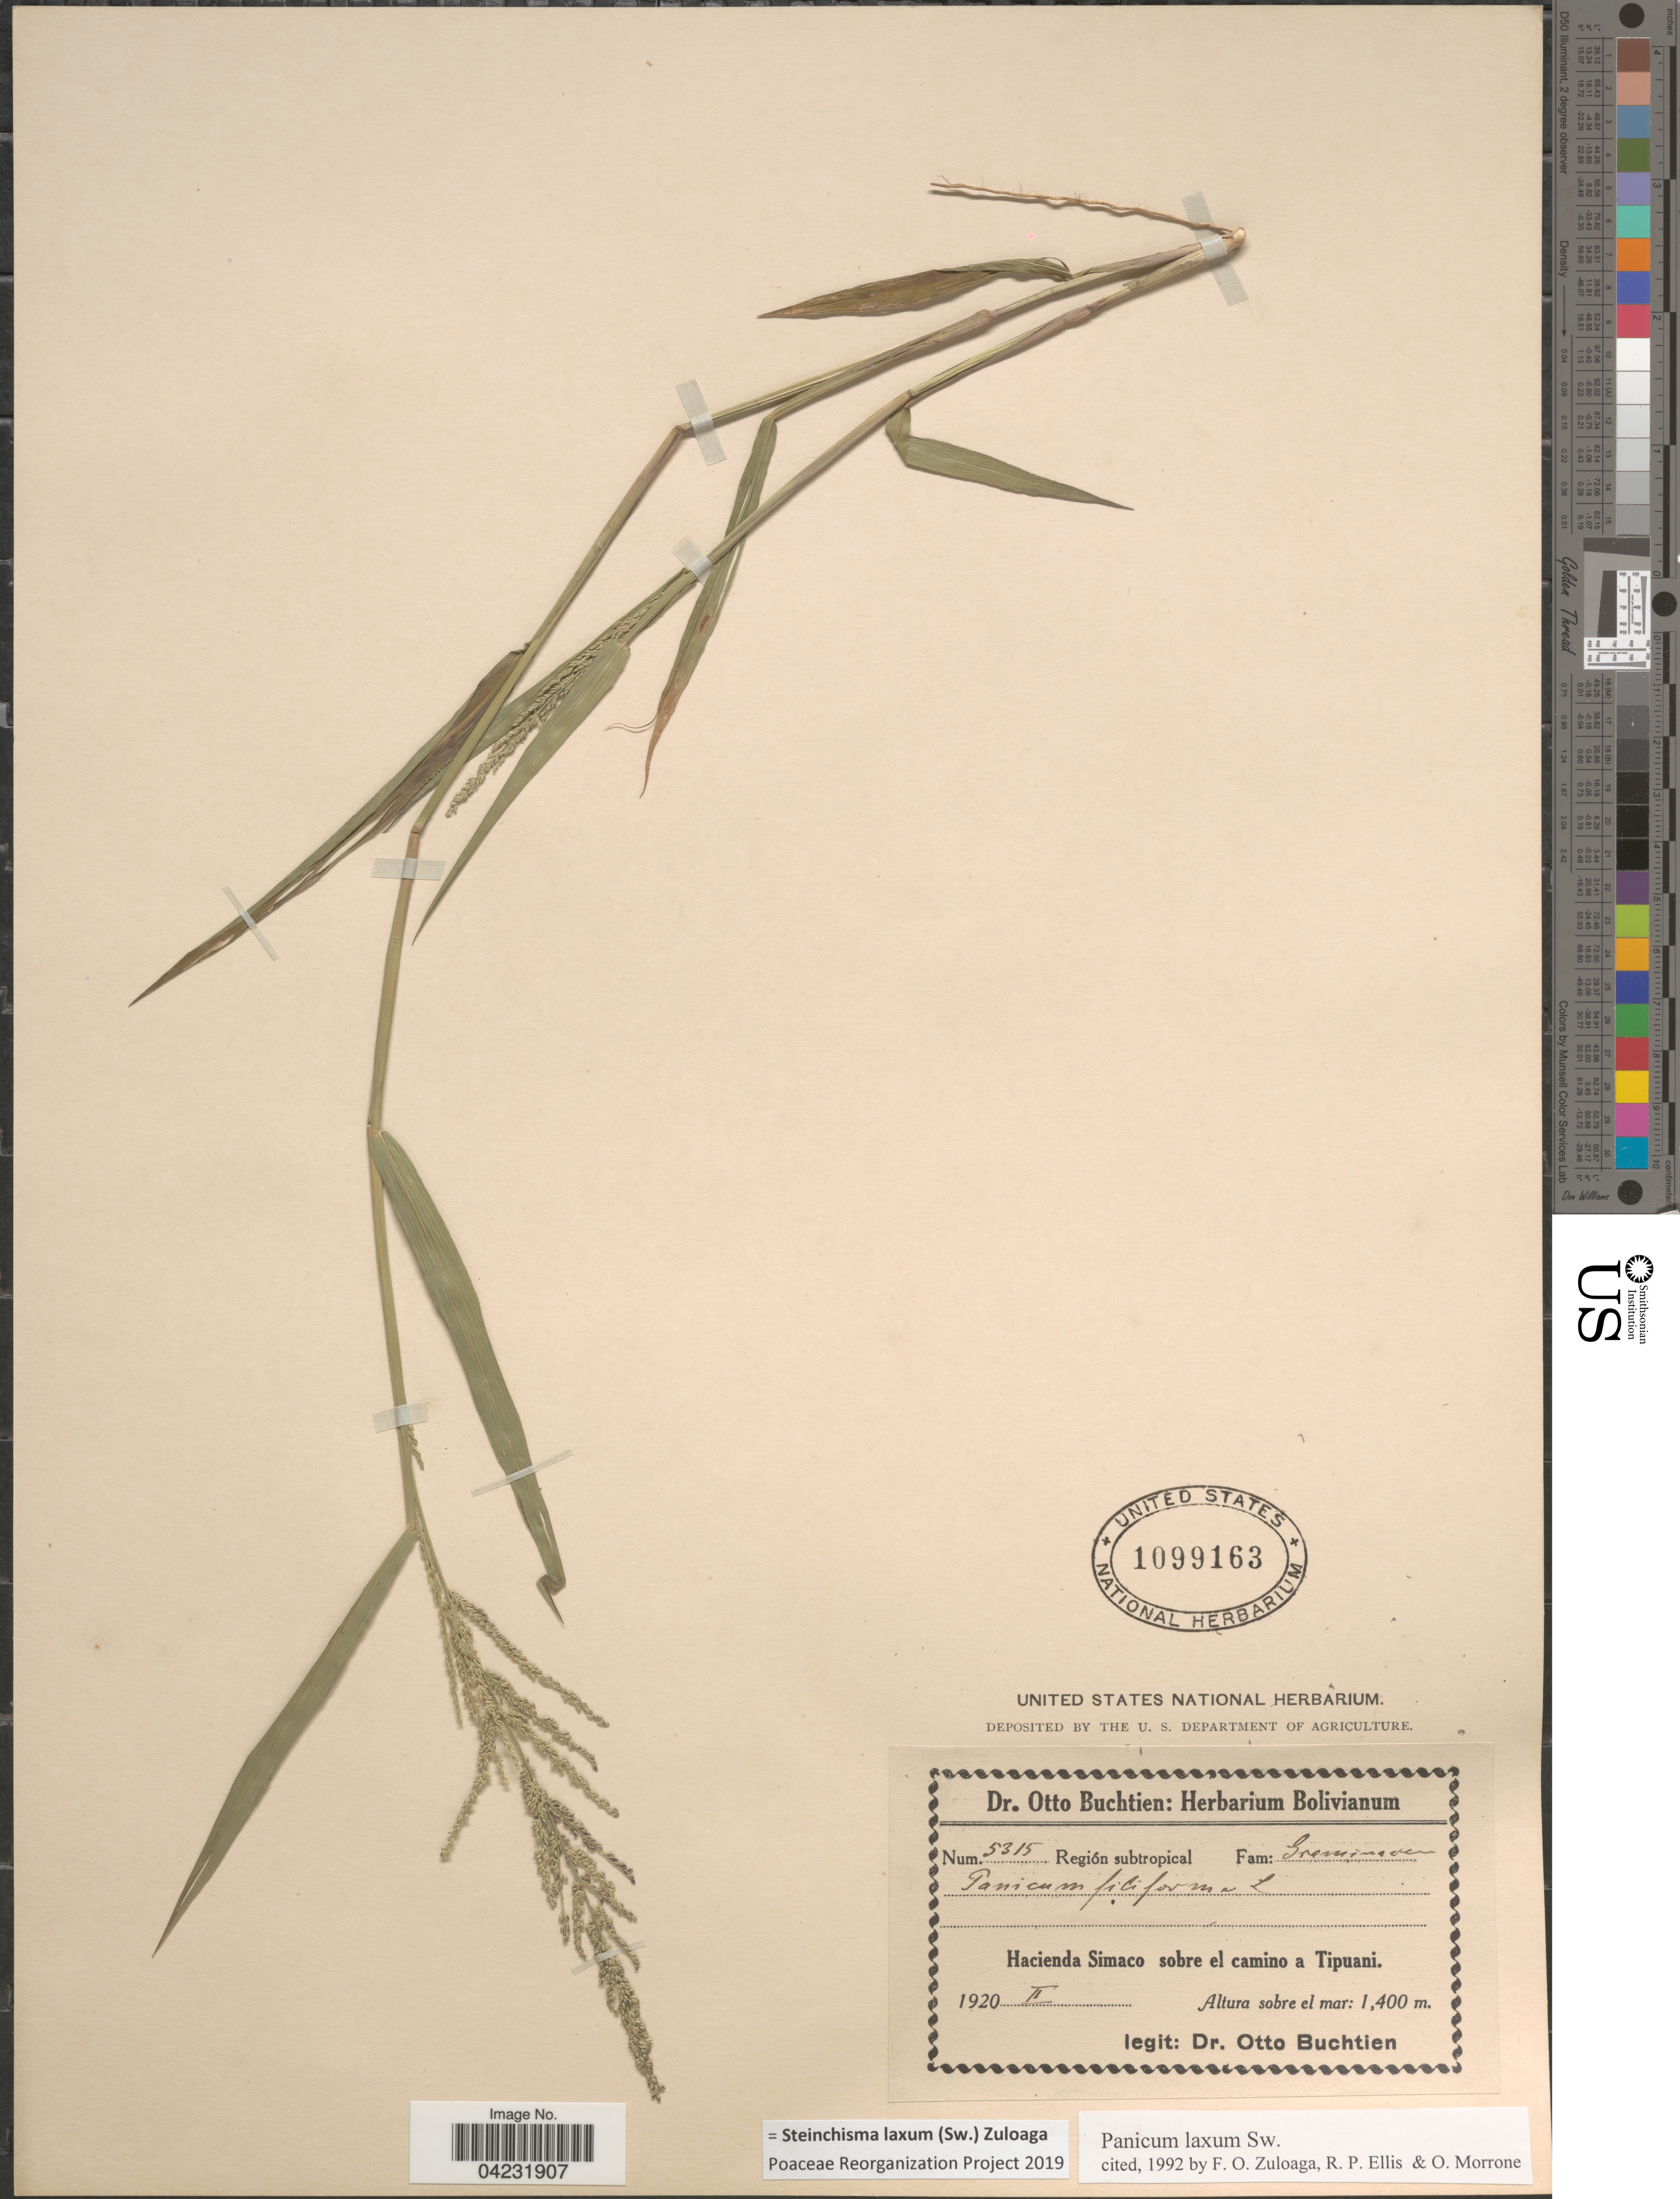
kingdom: Plantae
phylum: Tracheophyta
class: Liliopsida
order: Poales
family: Poaceae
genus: Steinchisma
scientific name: Steinchisma laxum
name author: (Sw.) Zuloaga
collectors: O. Buchtien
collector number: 5315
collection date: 1920-02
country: Bolivia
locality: Región subtropical. Hacienda Simaco sobre el camino a Tipuani.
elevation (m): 1400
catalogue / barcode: US 1099163